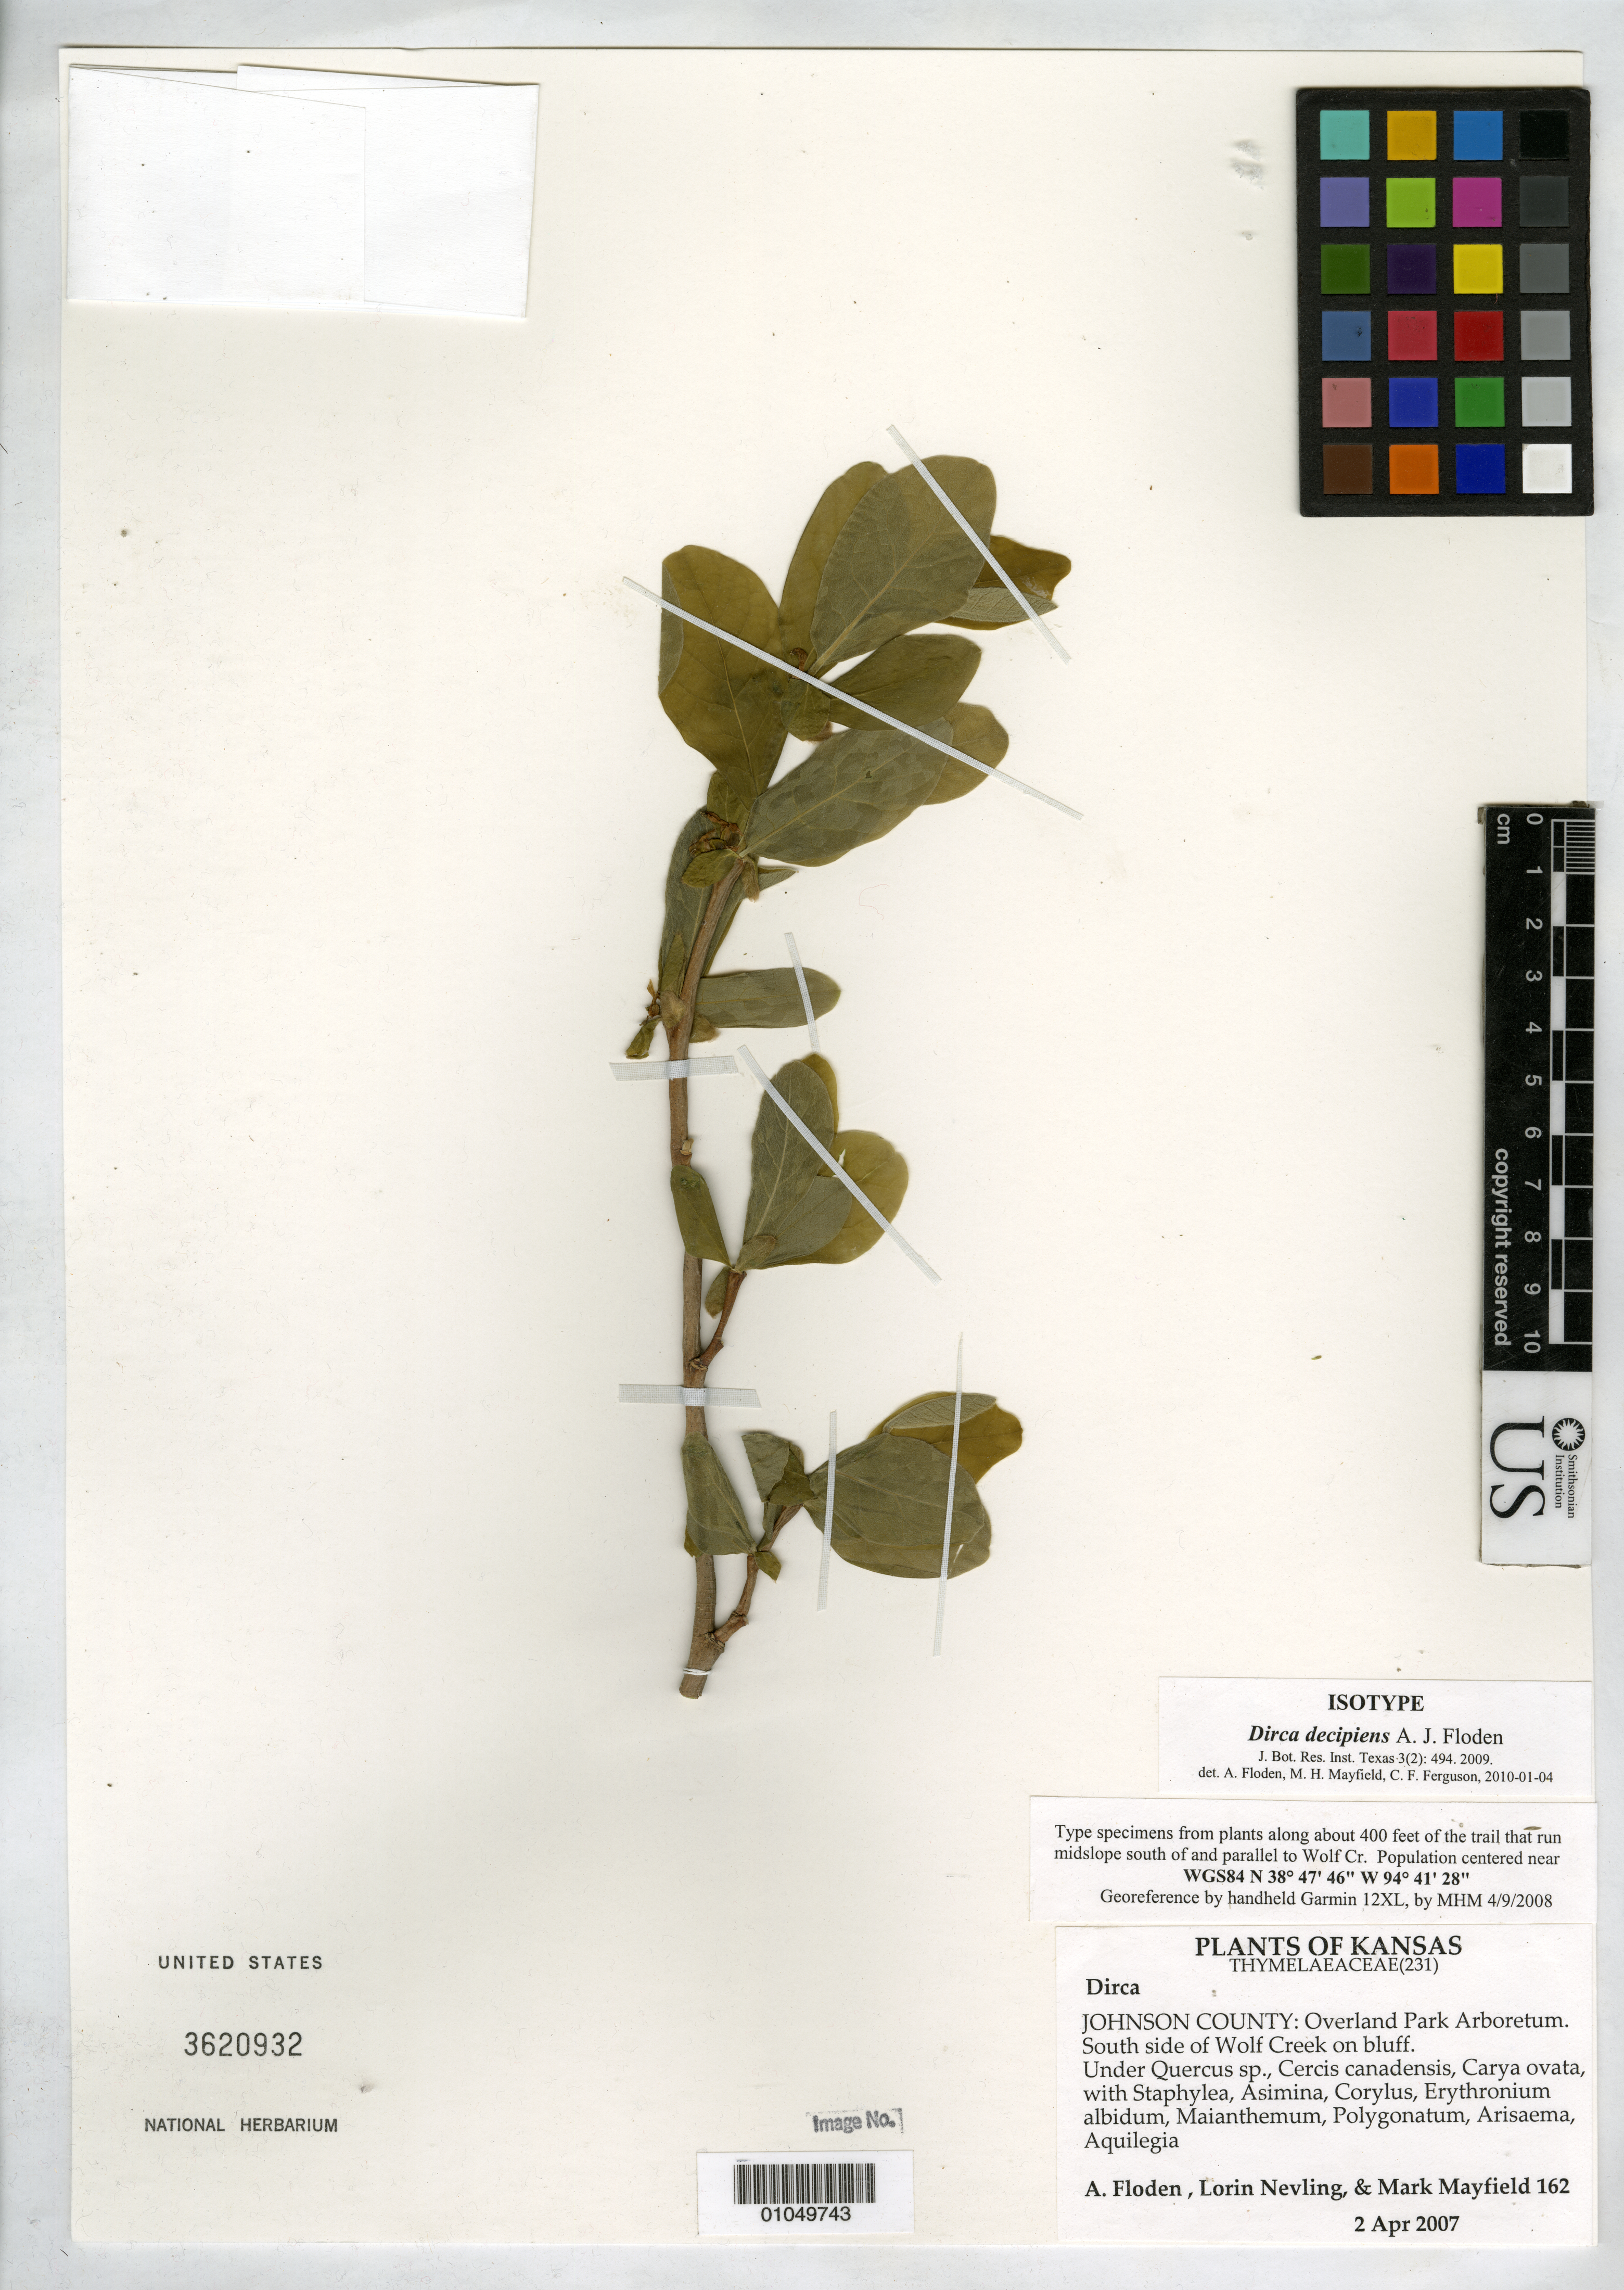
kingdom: Plantae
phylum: Tracheophyta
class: Magnoliopsida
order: Malvales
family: Thymelaeaceae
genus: Dirca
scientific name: Dirca decipiens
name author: Floden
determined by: Floden, A. J.; et al.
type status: Isotype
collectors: A. Floden, L. Nevling & M. H. Mayfield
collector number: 162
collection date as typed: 02 Apr 2007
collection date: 2007-04-02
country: United States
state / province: Kansas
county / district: Johnson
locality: Johnson County: Overland Park Arboretum, south side of Wolf Creek on bluff.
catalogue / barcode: US 3620932